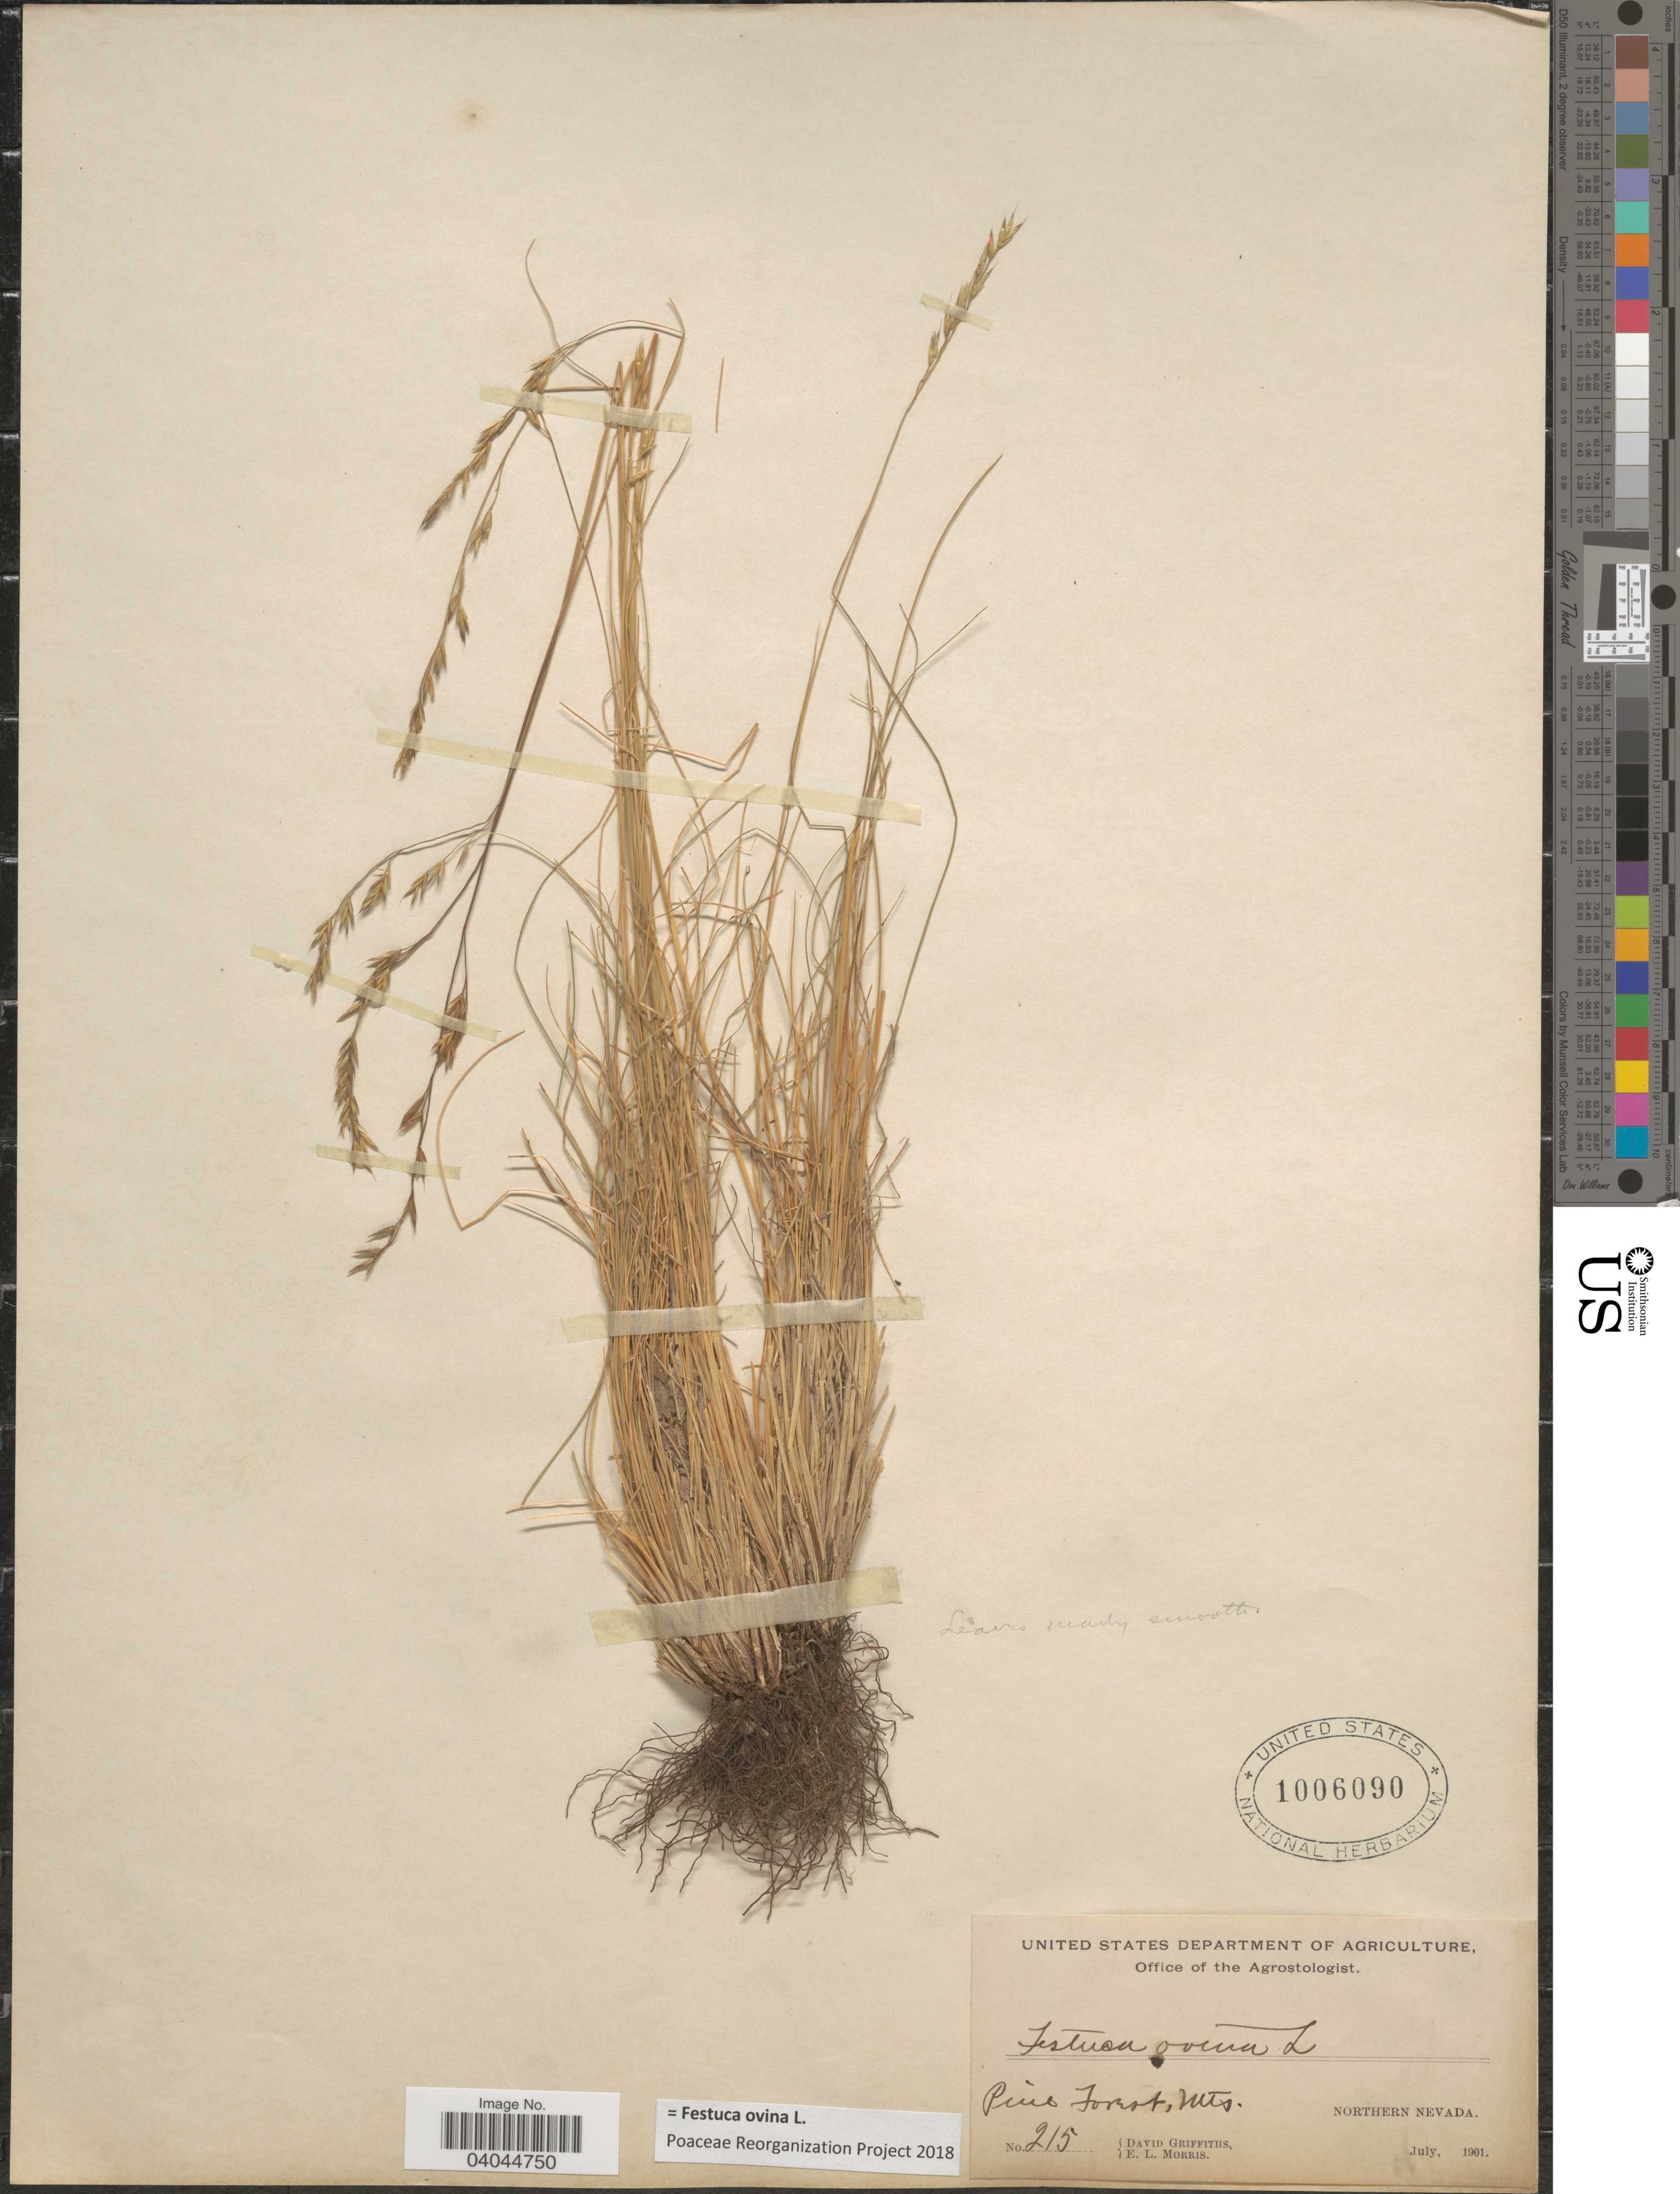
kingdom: Plantae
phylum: Tracheophyta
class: Liliopsida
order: Poales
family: Poaceae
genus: Festuca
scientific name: Festuca ovina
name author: L.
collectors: D. Griffiths & E. Morris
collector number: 215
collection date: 1901-07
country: United States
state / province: Nevada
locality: Pine Forest, Mts. Northern Nevada.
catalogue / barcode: US 1006090